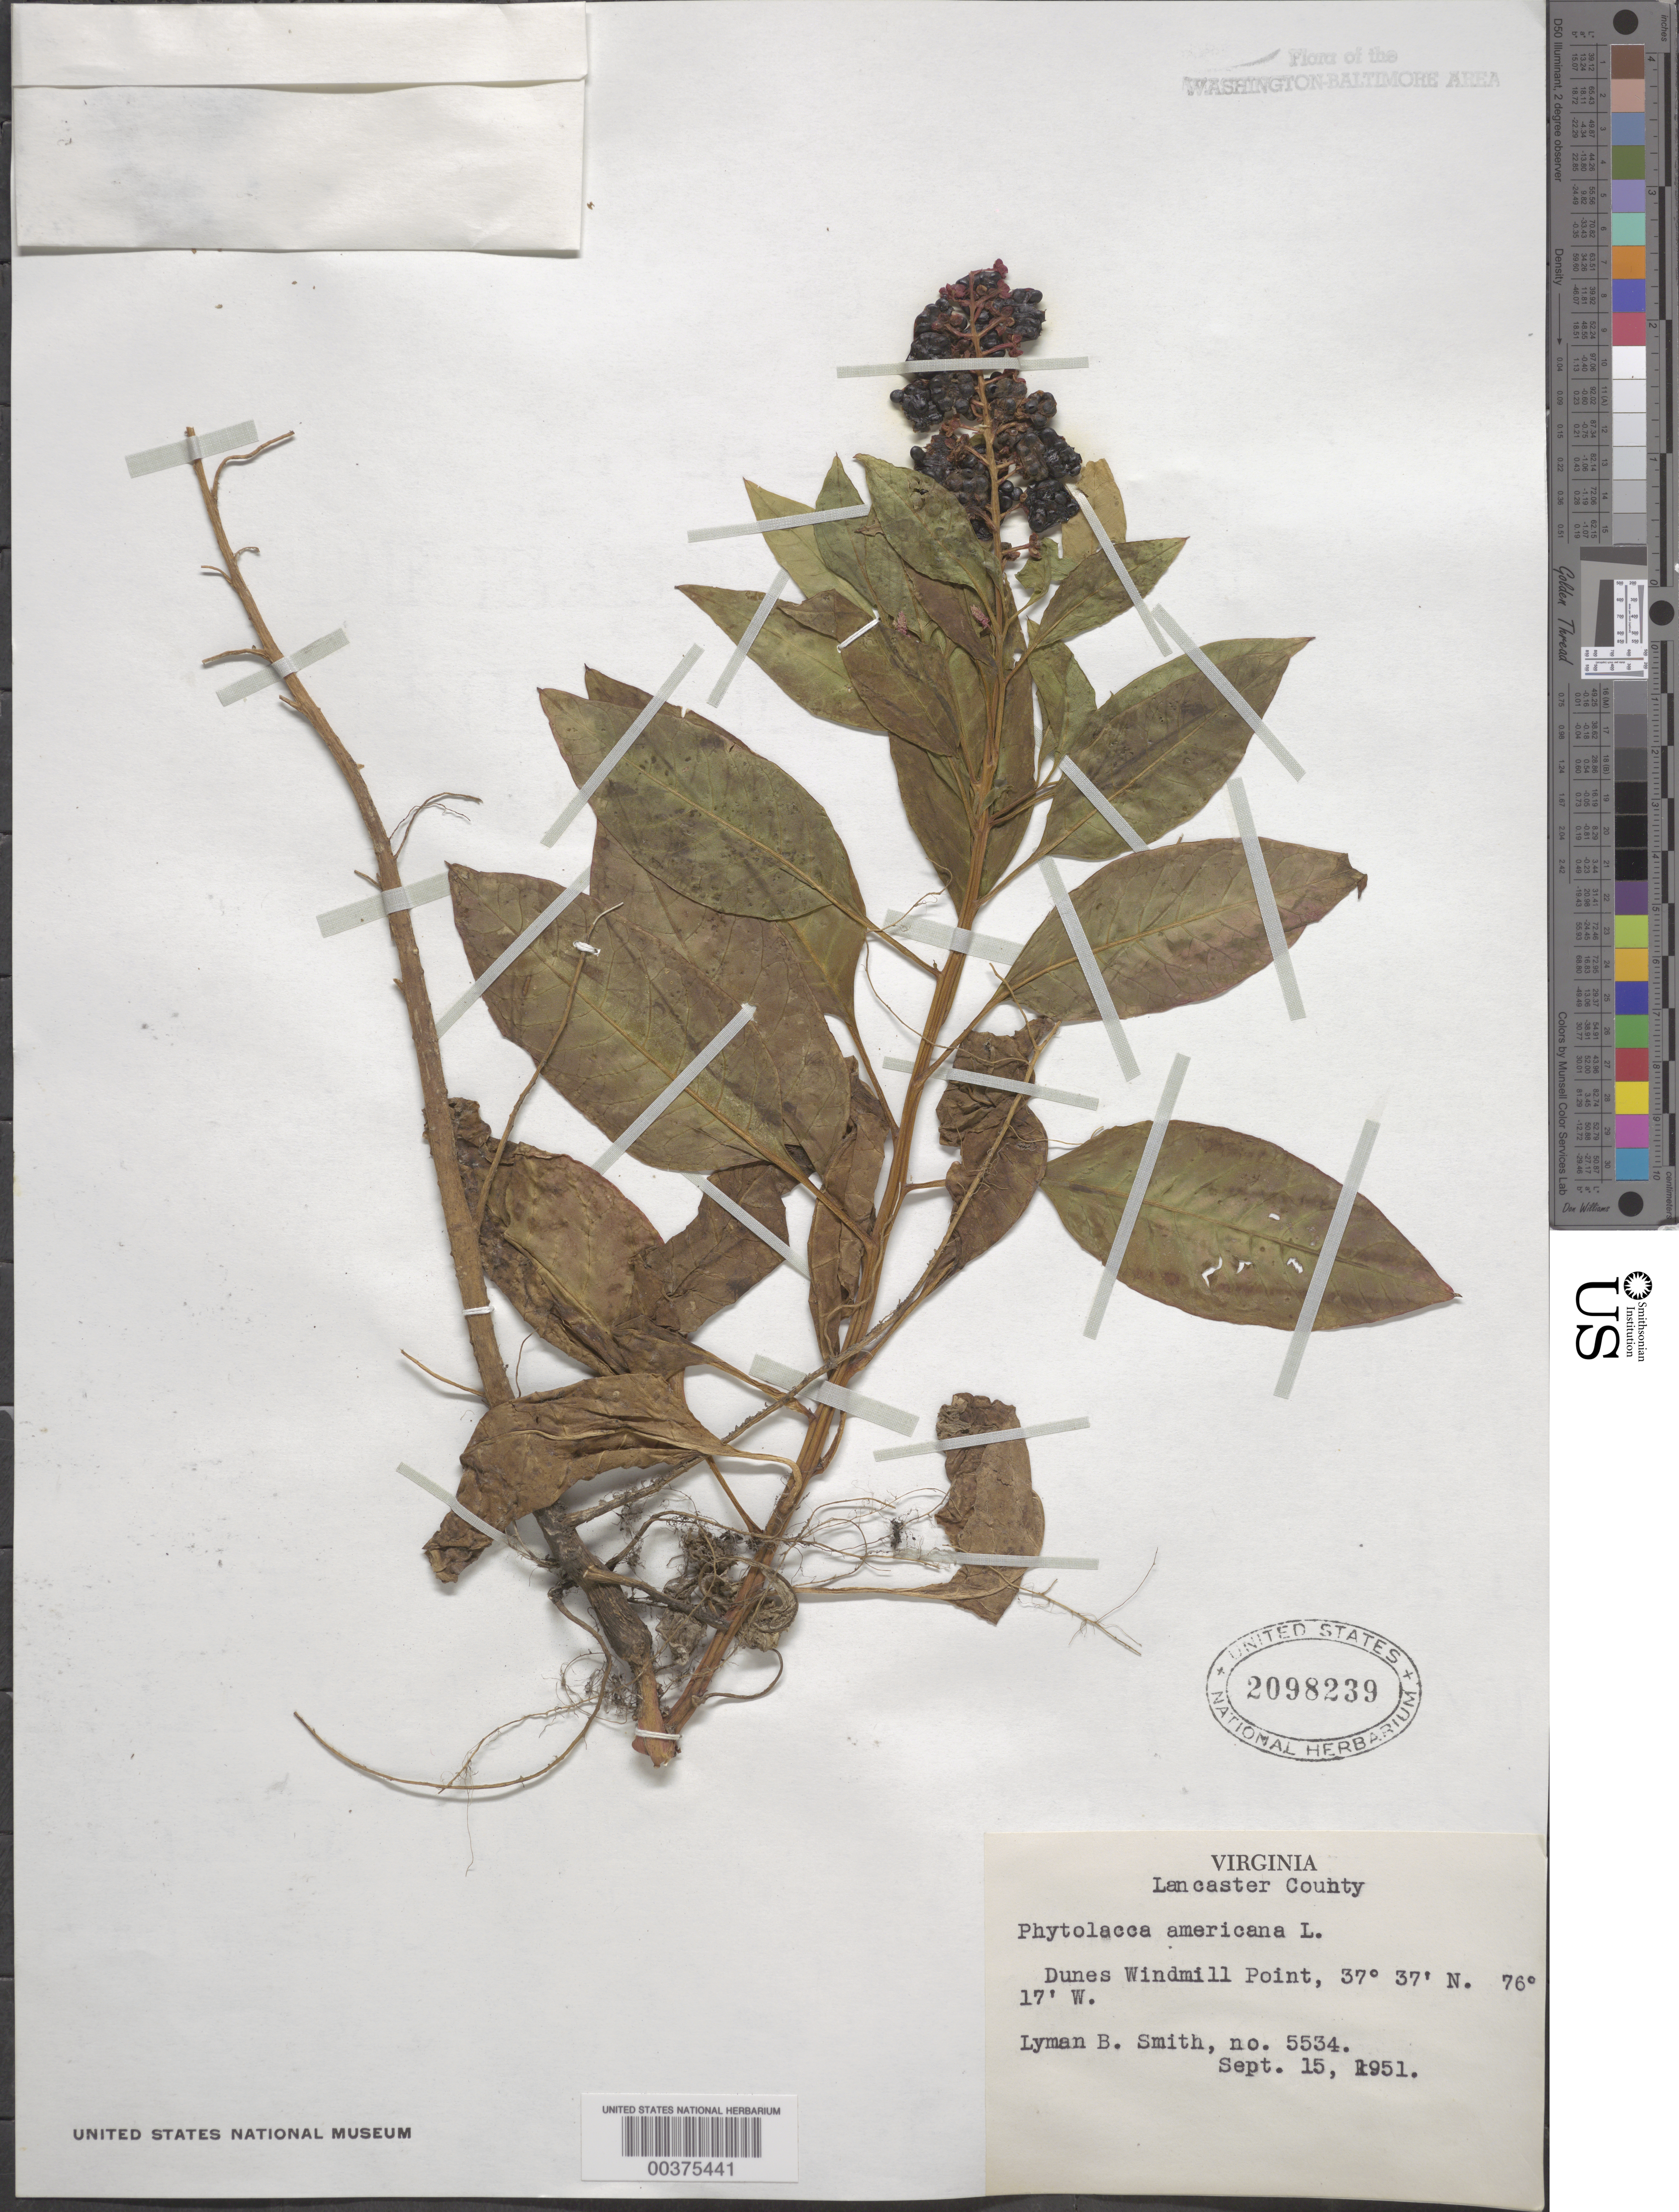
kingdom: Plantae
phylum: Tracheophyta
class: Magnoliopsida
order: Caryophyllales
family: Phytolaccaceae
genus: Phytolacca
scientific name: Phytolacca americana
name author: L.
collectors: L. Smith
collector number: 5534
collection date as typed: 15 Sep 1951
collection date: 1951-09-15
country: United States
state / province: Virginia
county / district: Lancaster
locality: Windmill Point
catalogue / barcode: US 2098239